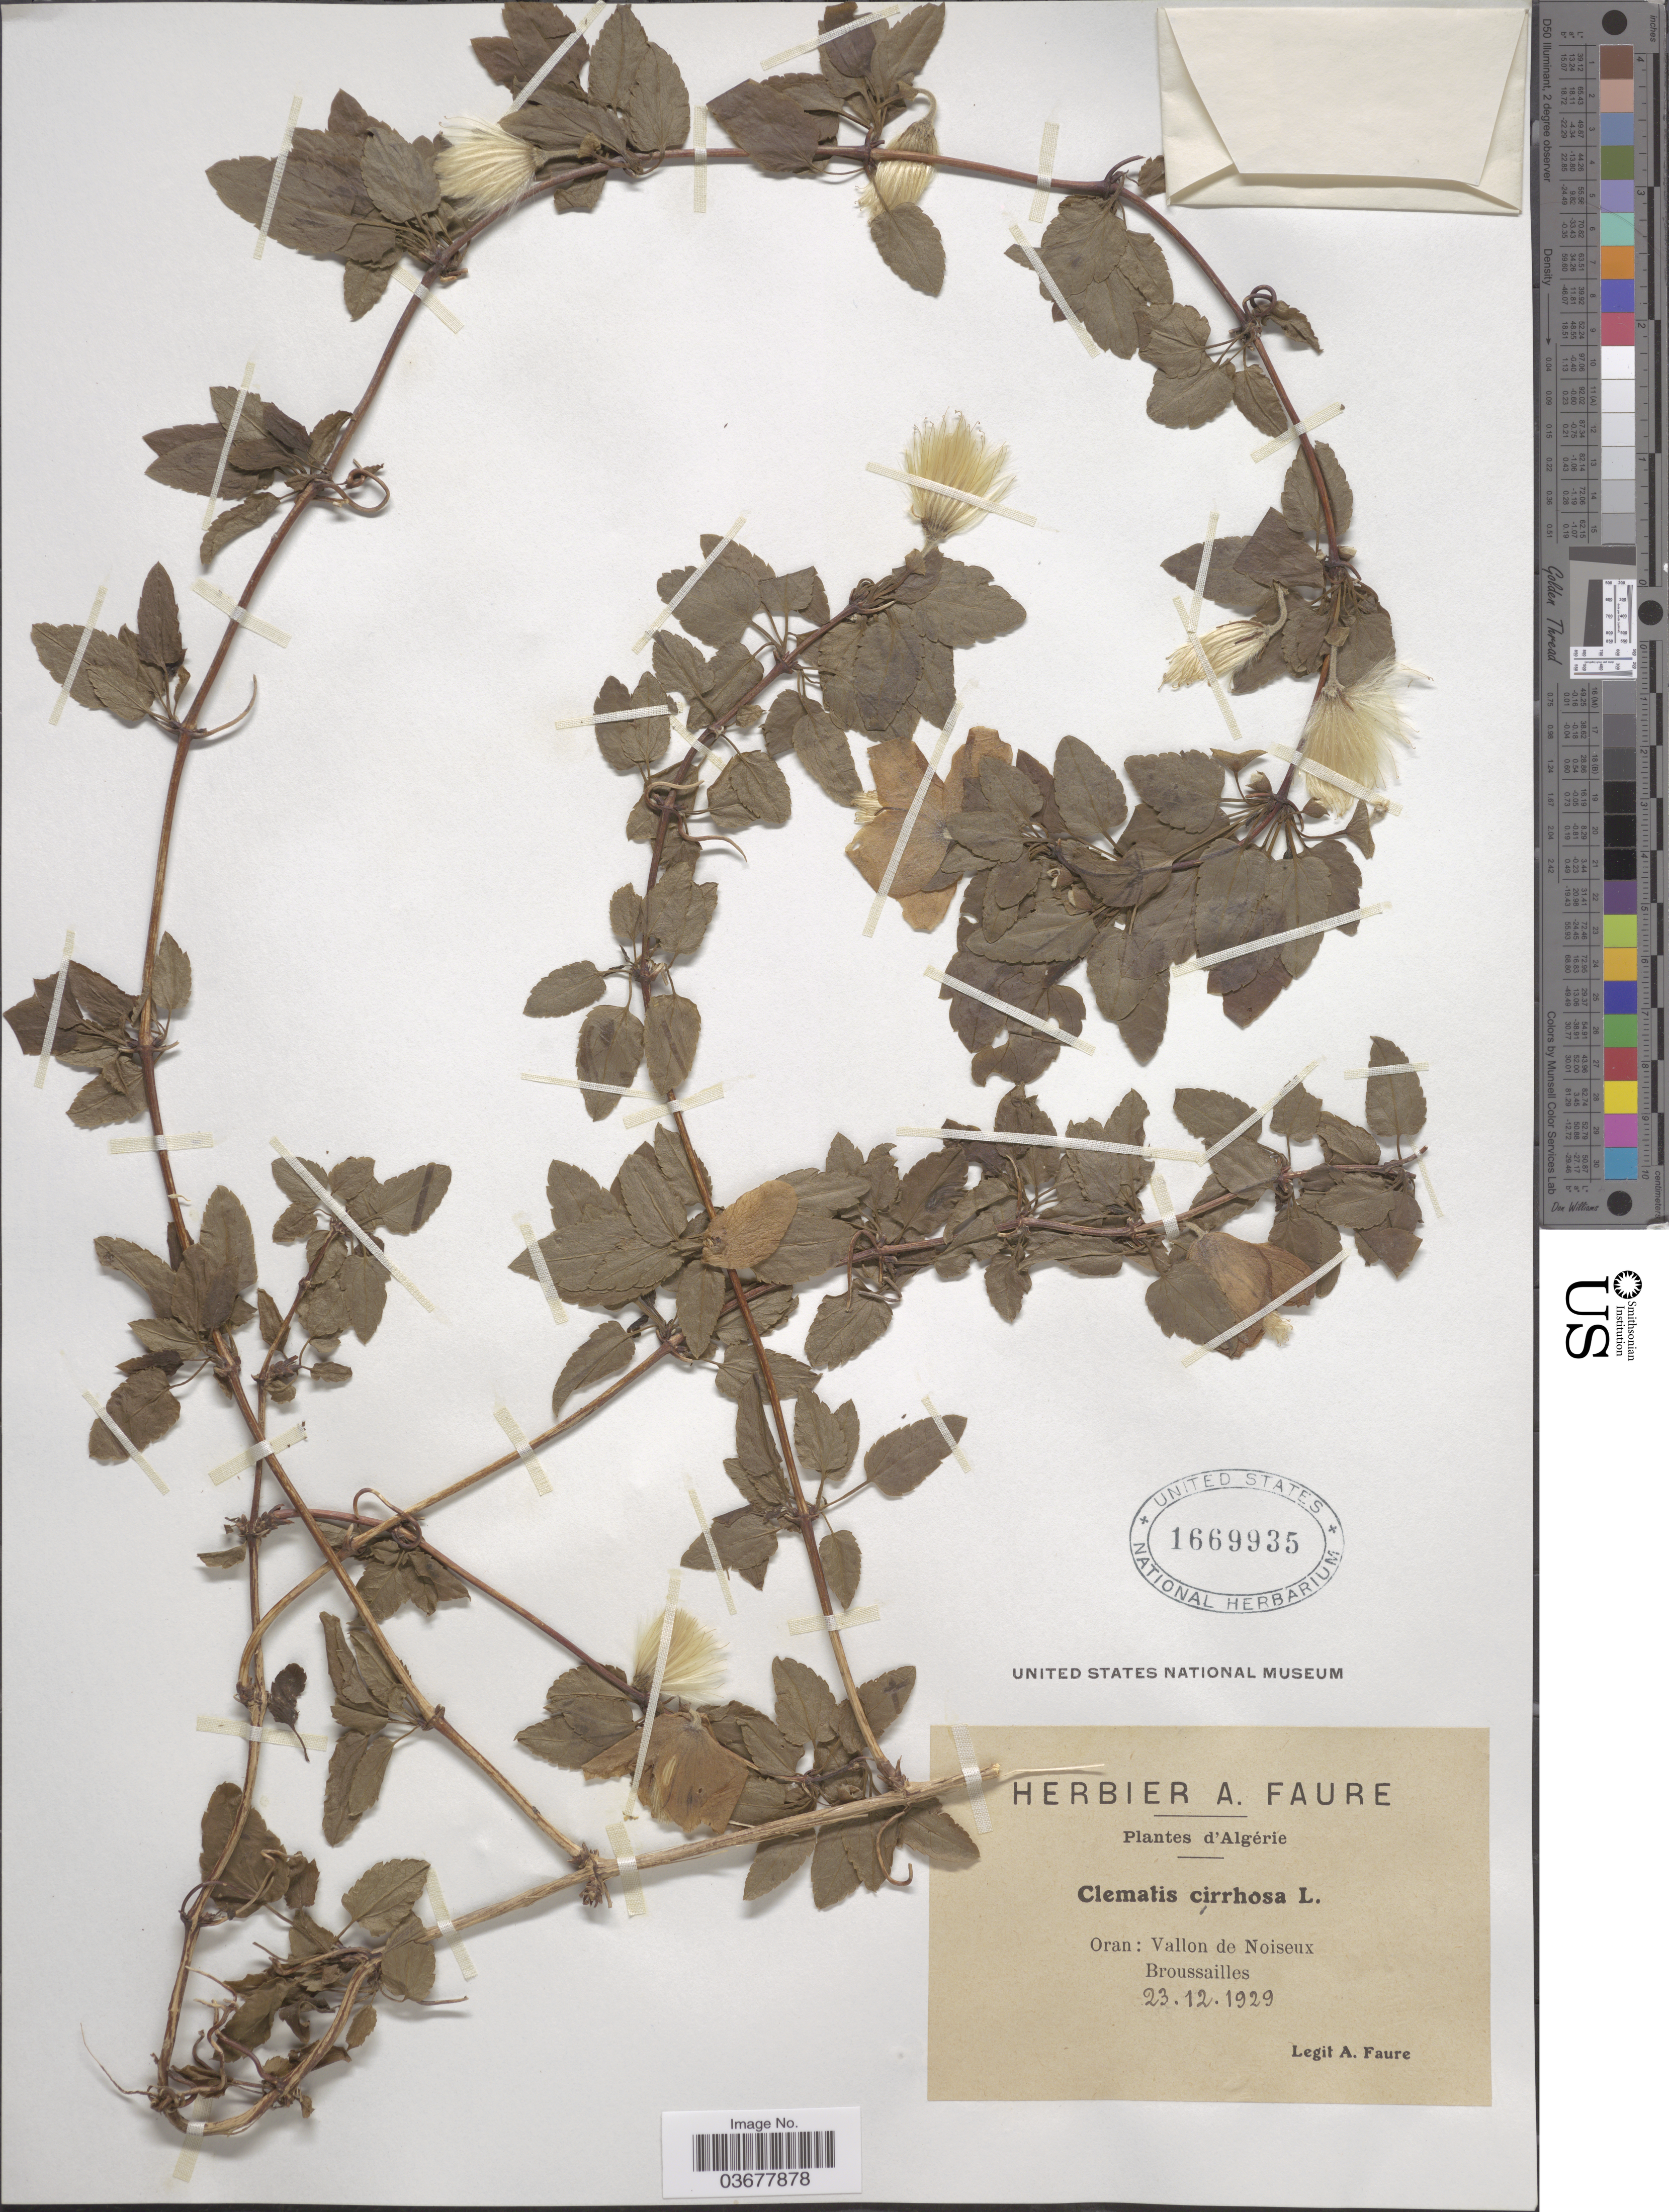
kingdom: Plantae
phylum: Tracheophyta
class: Magnoliopsida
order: Ranunculales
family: Ranunculaceae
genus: Clematis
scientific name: Clematis cirrhosa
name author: L.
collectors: A. Faure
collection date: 1929-12-23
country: Algeria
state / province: Oran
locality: Vallon de Noiseux. Broussailles.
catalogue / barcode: US 1669935